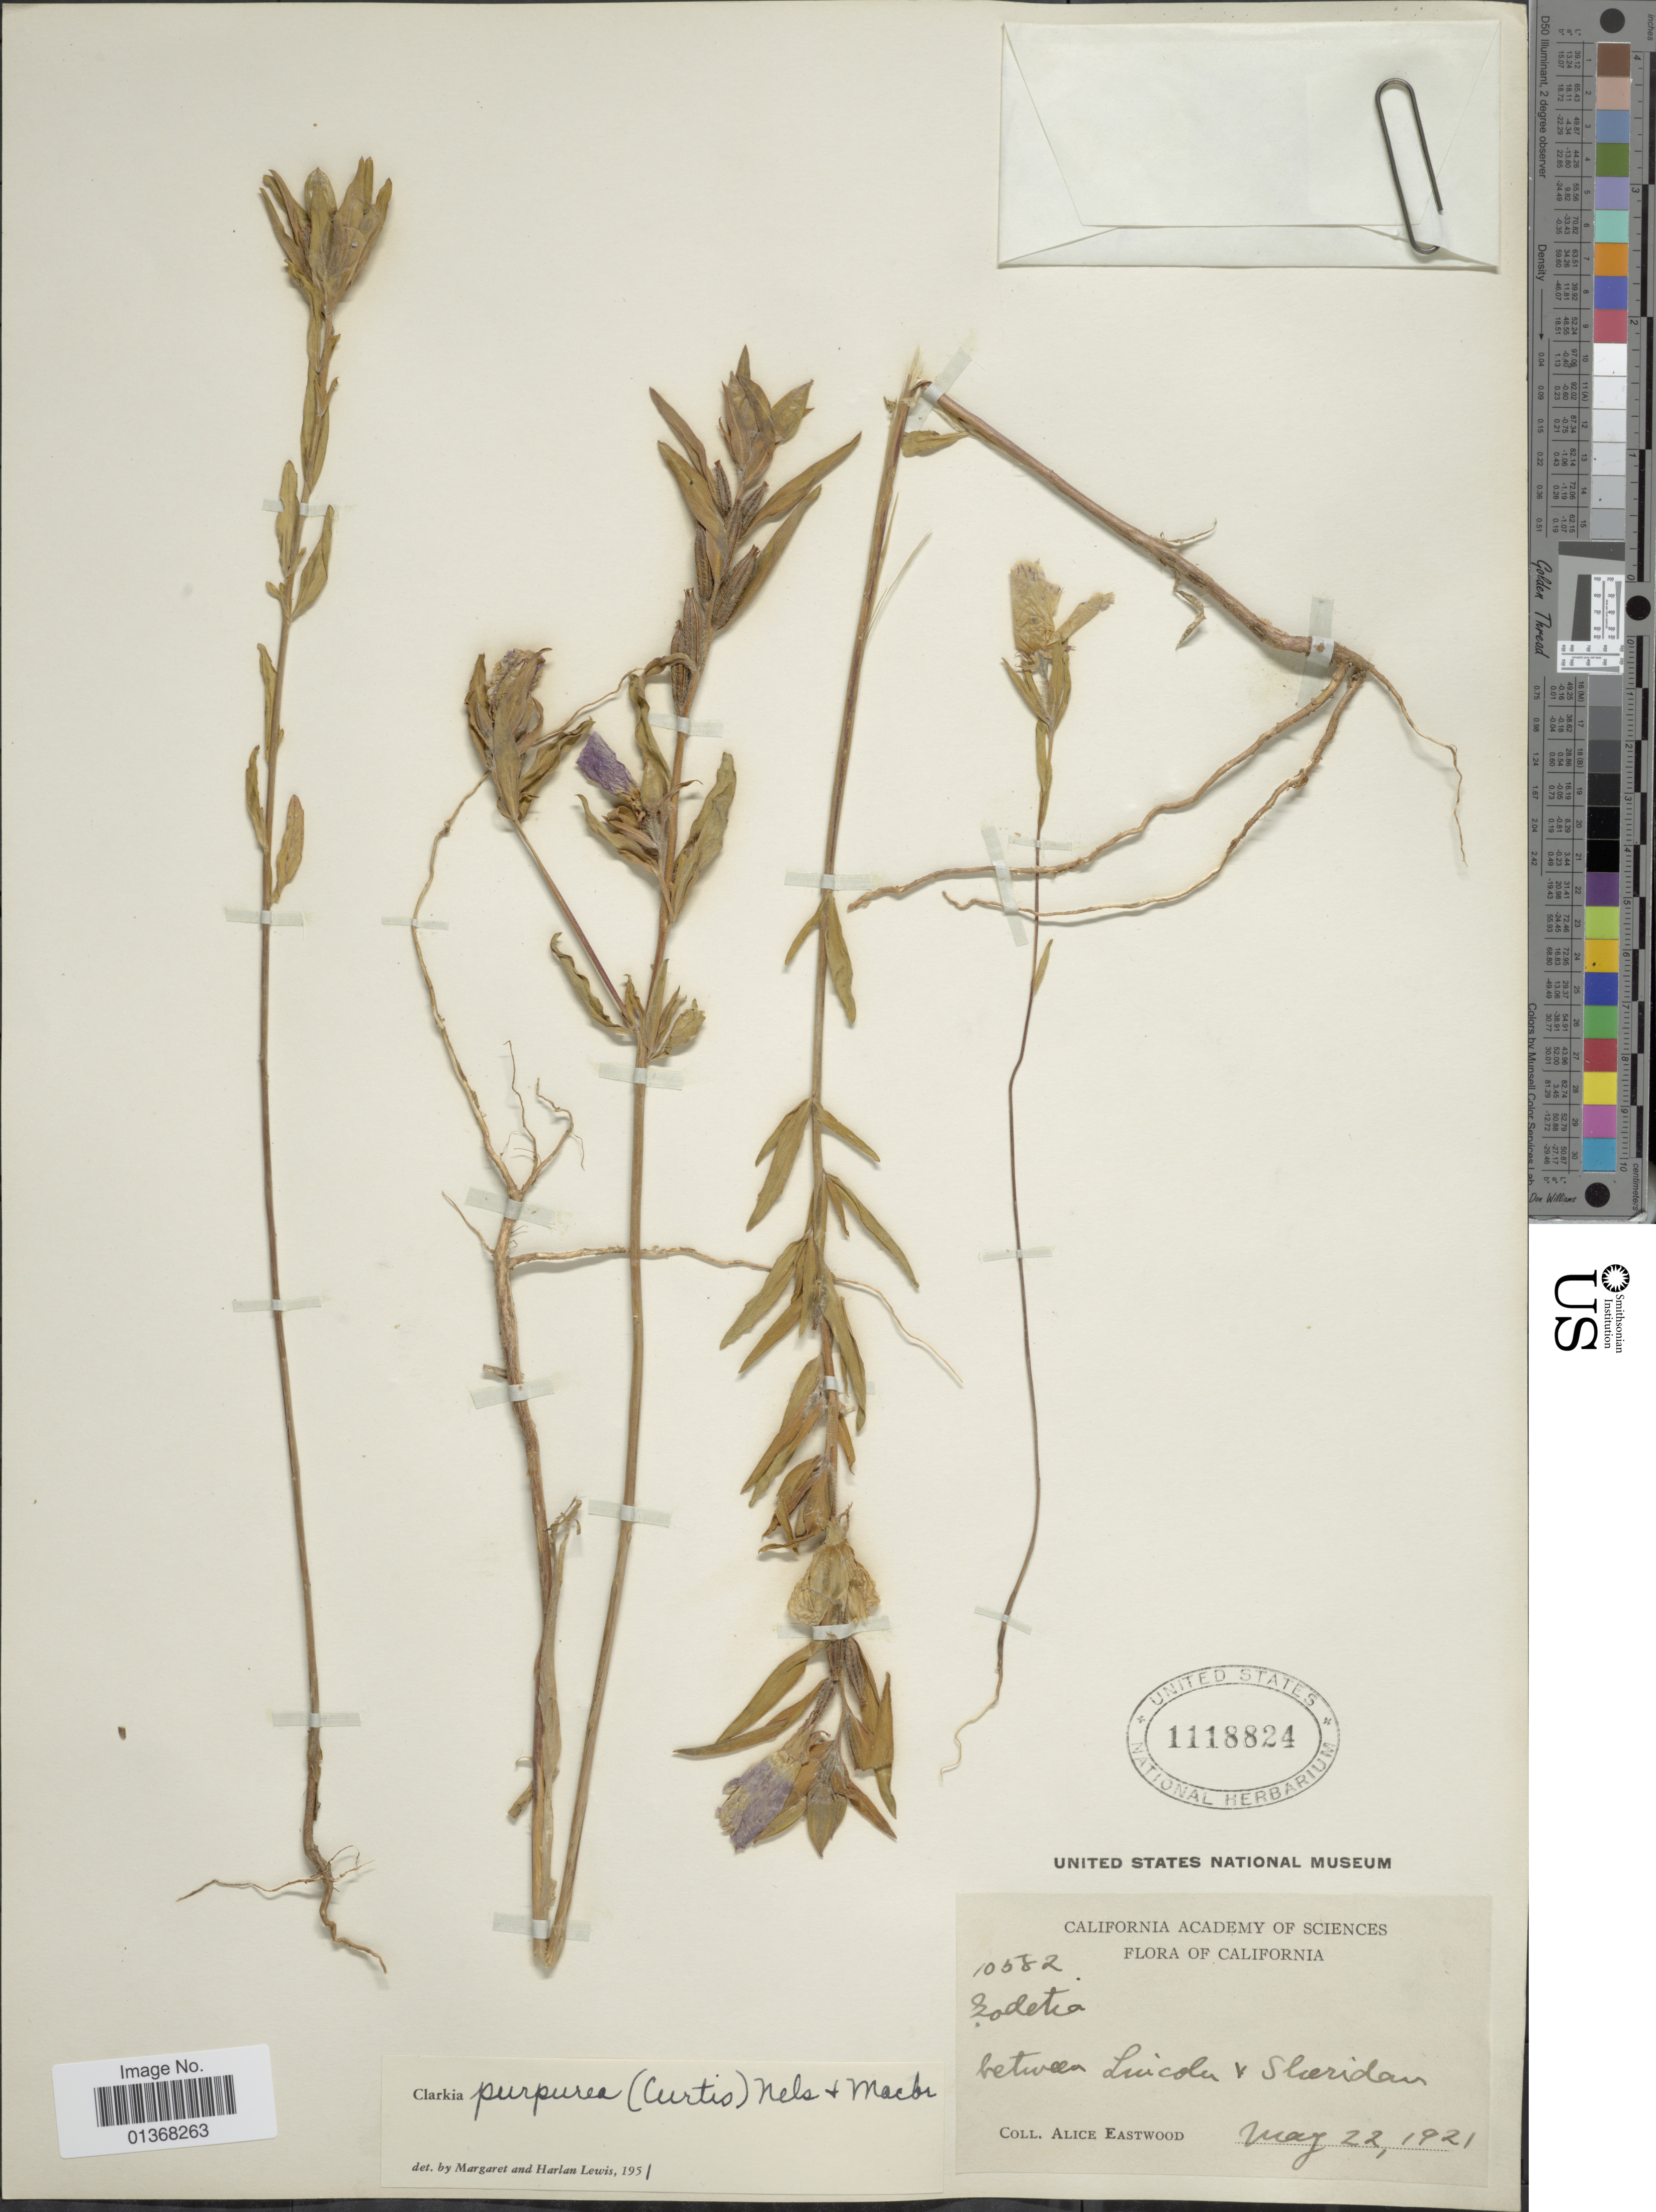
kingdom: Plantae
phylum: Tracheophyta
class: Magnoliopsida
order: Myrtales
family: Onagraceae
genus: Clarkia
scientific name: Clarkia purpurea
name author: (Curtis) A. Nelson & J.F. Macbr.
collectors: A. Eastwood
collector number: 10582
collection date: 1921-05-22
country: United States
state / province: California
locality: Between Lincoln v Sheridan.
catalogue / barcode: US 1118824